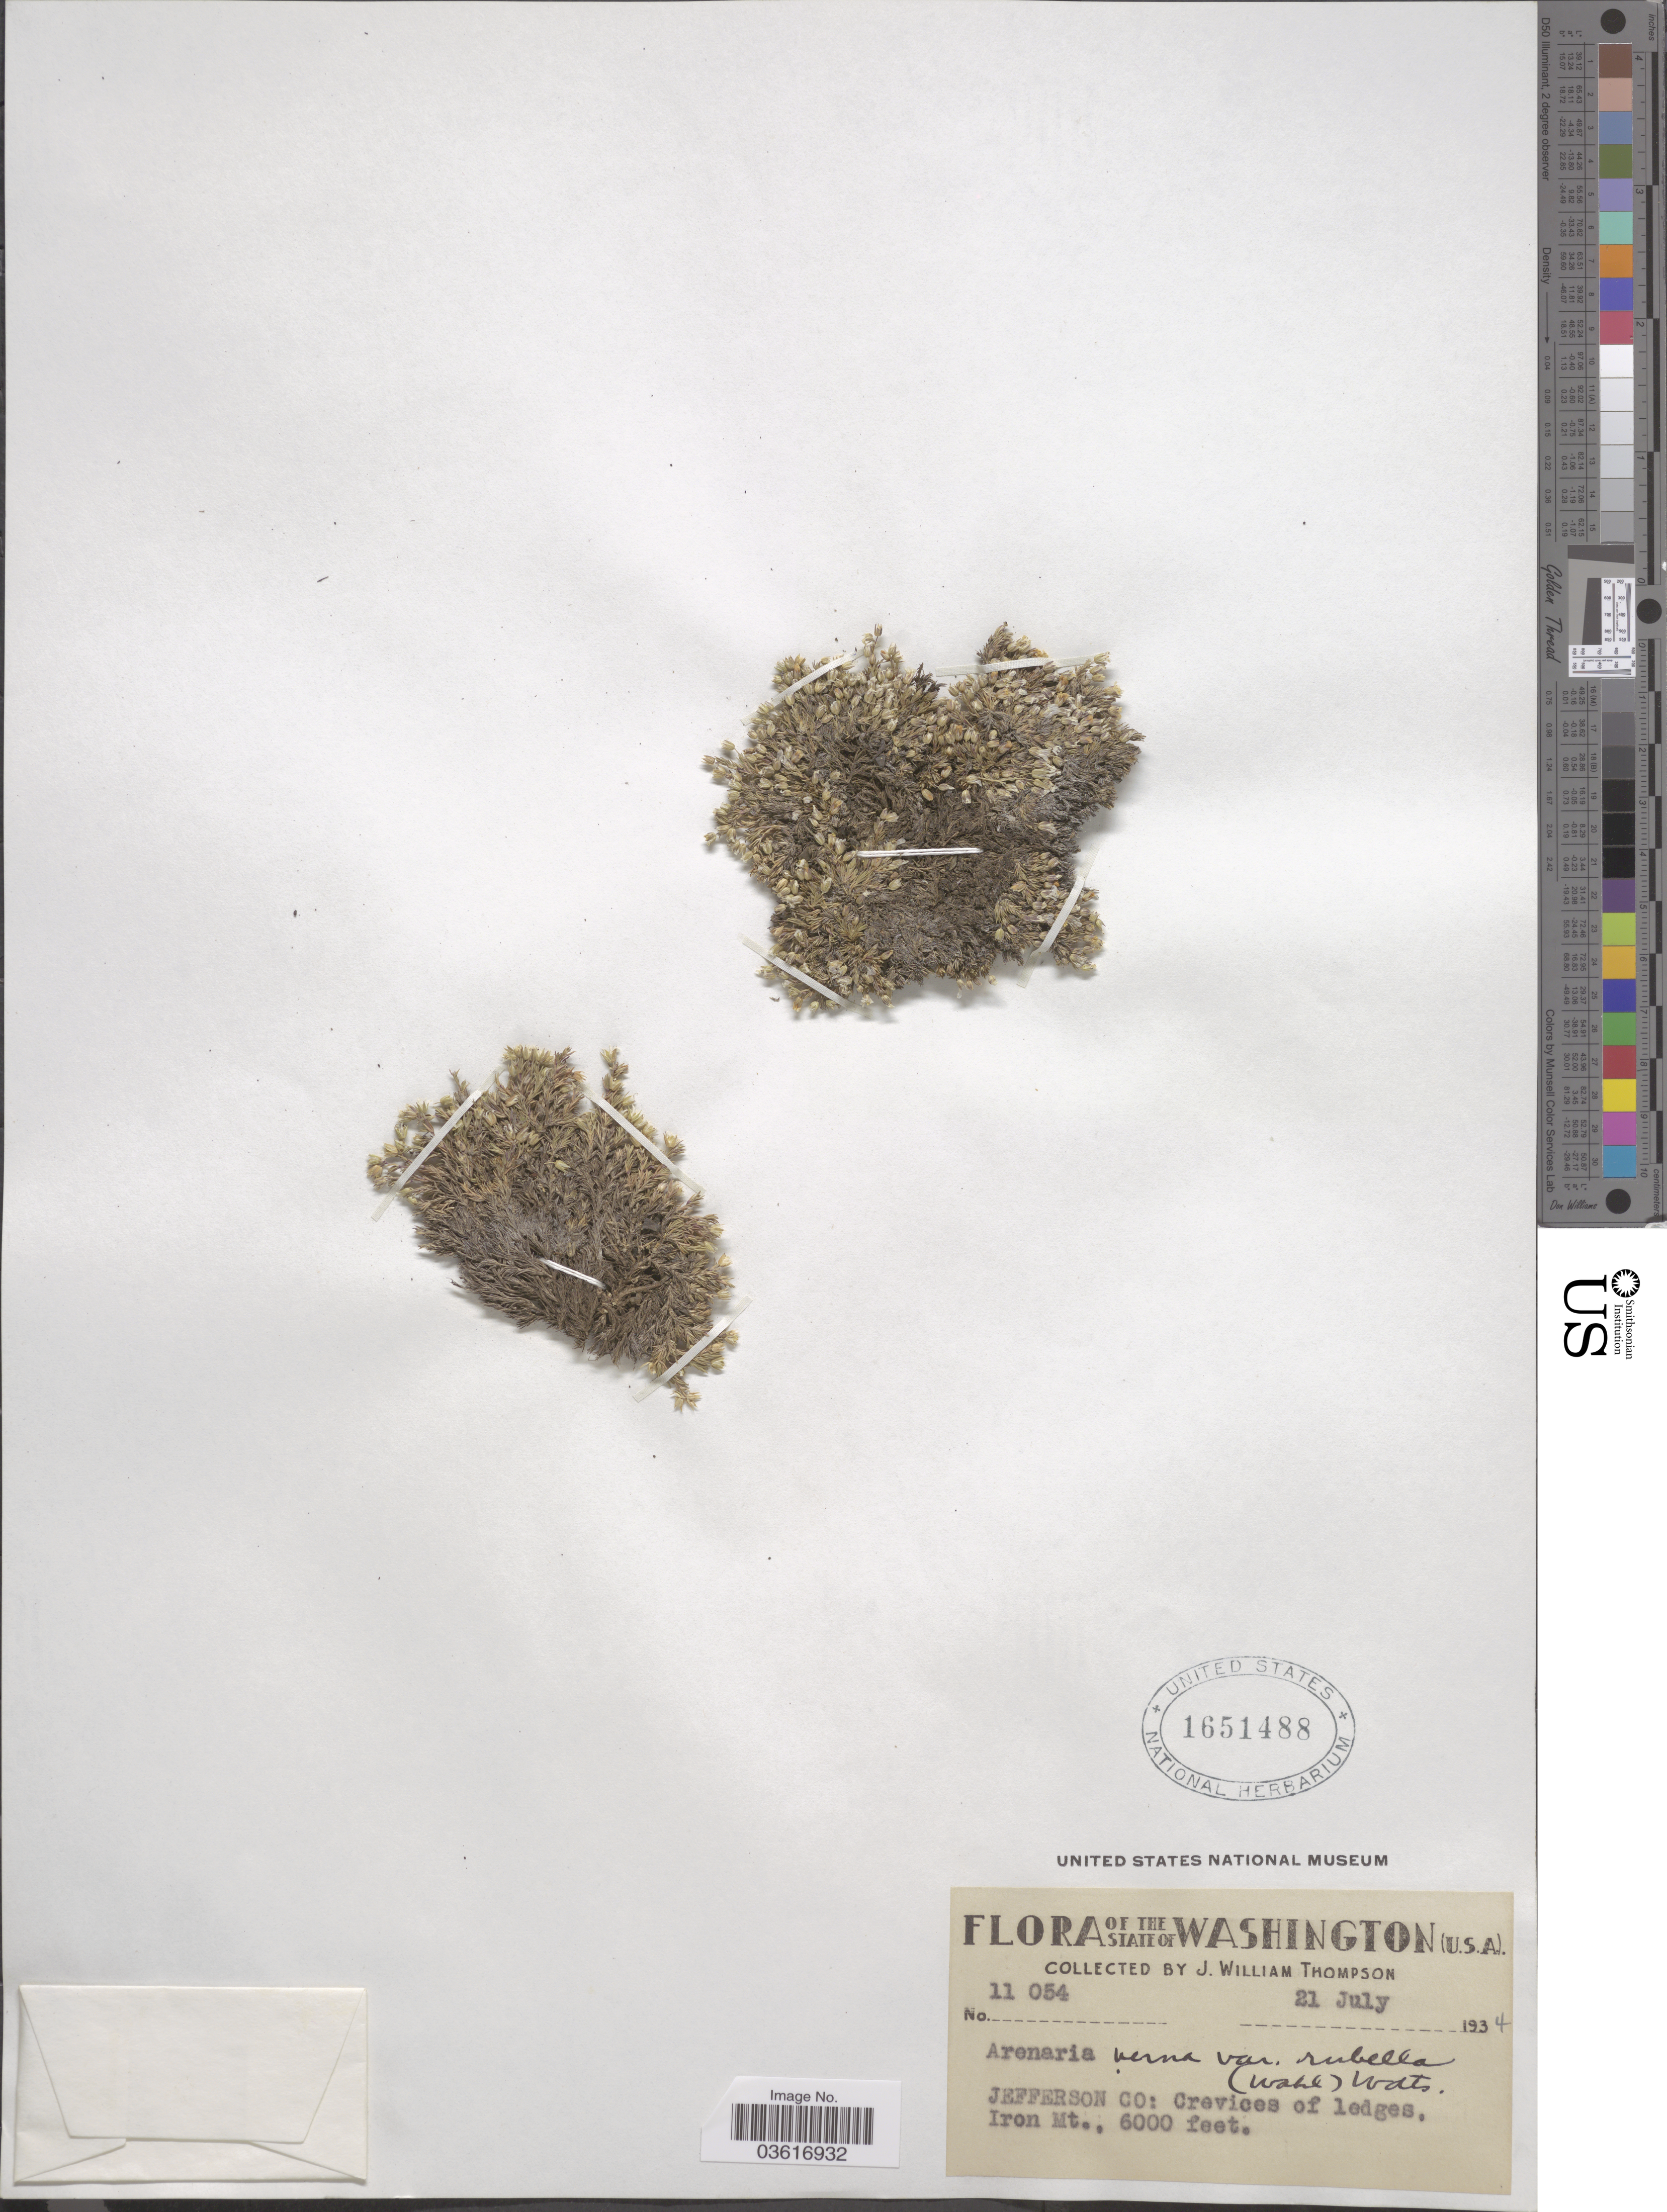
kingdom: Plantae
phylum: Tracheophyta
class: Magnoliopsida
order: Caryophyllales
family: Caryophyllaceae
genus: Minuartia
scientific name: Minuartia verna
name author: (L.) Hiern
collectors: J. W. Thompson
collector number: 11054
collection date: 1934-07-21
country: United States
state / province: Washington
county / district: Jefferson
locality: Jefferson Co: Crevices of ledges, Iron Mt.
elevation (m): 1829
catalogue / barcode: US 1651488